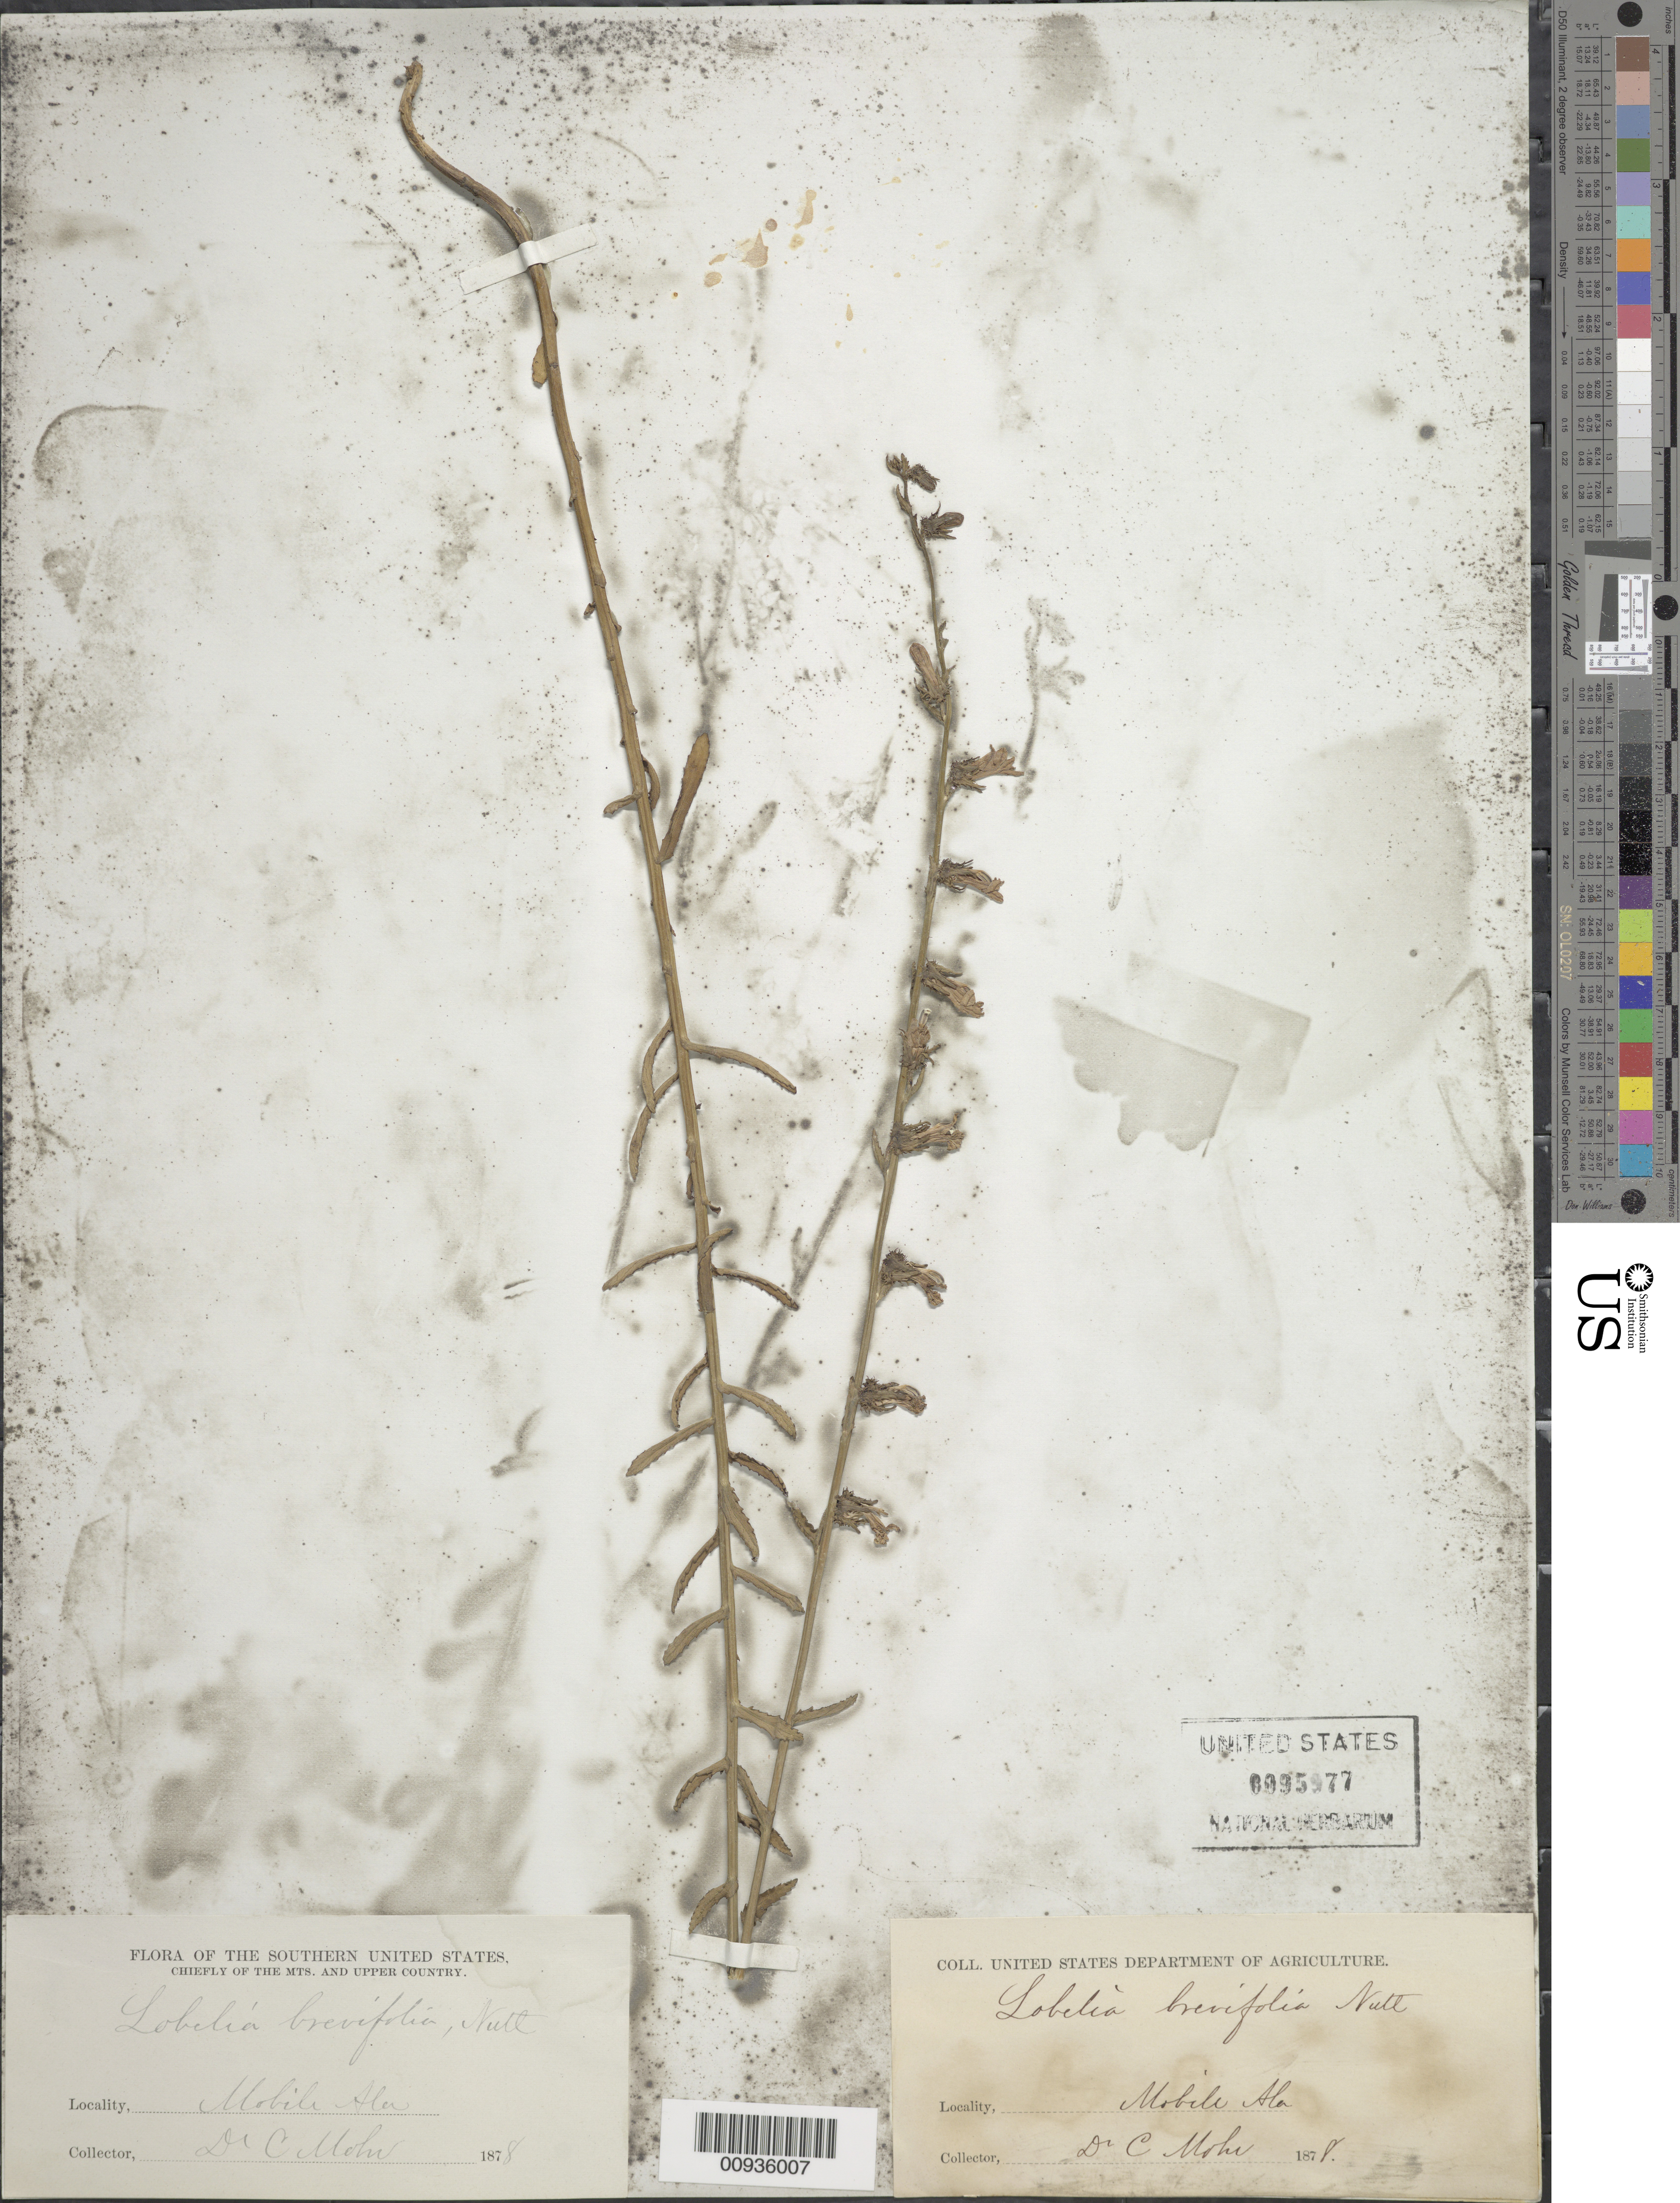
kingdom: Plantae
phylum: Tracheophyta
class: Magnoliopsida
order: Asterales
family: Campanulaceae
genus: Lobelia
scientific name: Lobelia brevifolia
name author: Nutt. ex A. DC.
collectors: C. T. Mohr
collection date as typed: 1878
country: United States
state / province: Alabama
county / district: Mobile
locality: Mobile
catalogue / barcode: US 95977